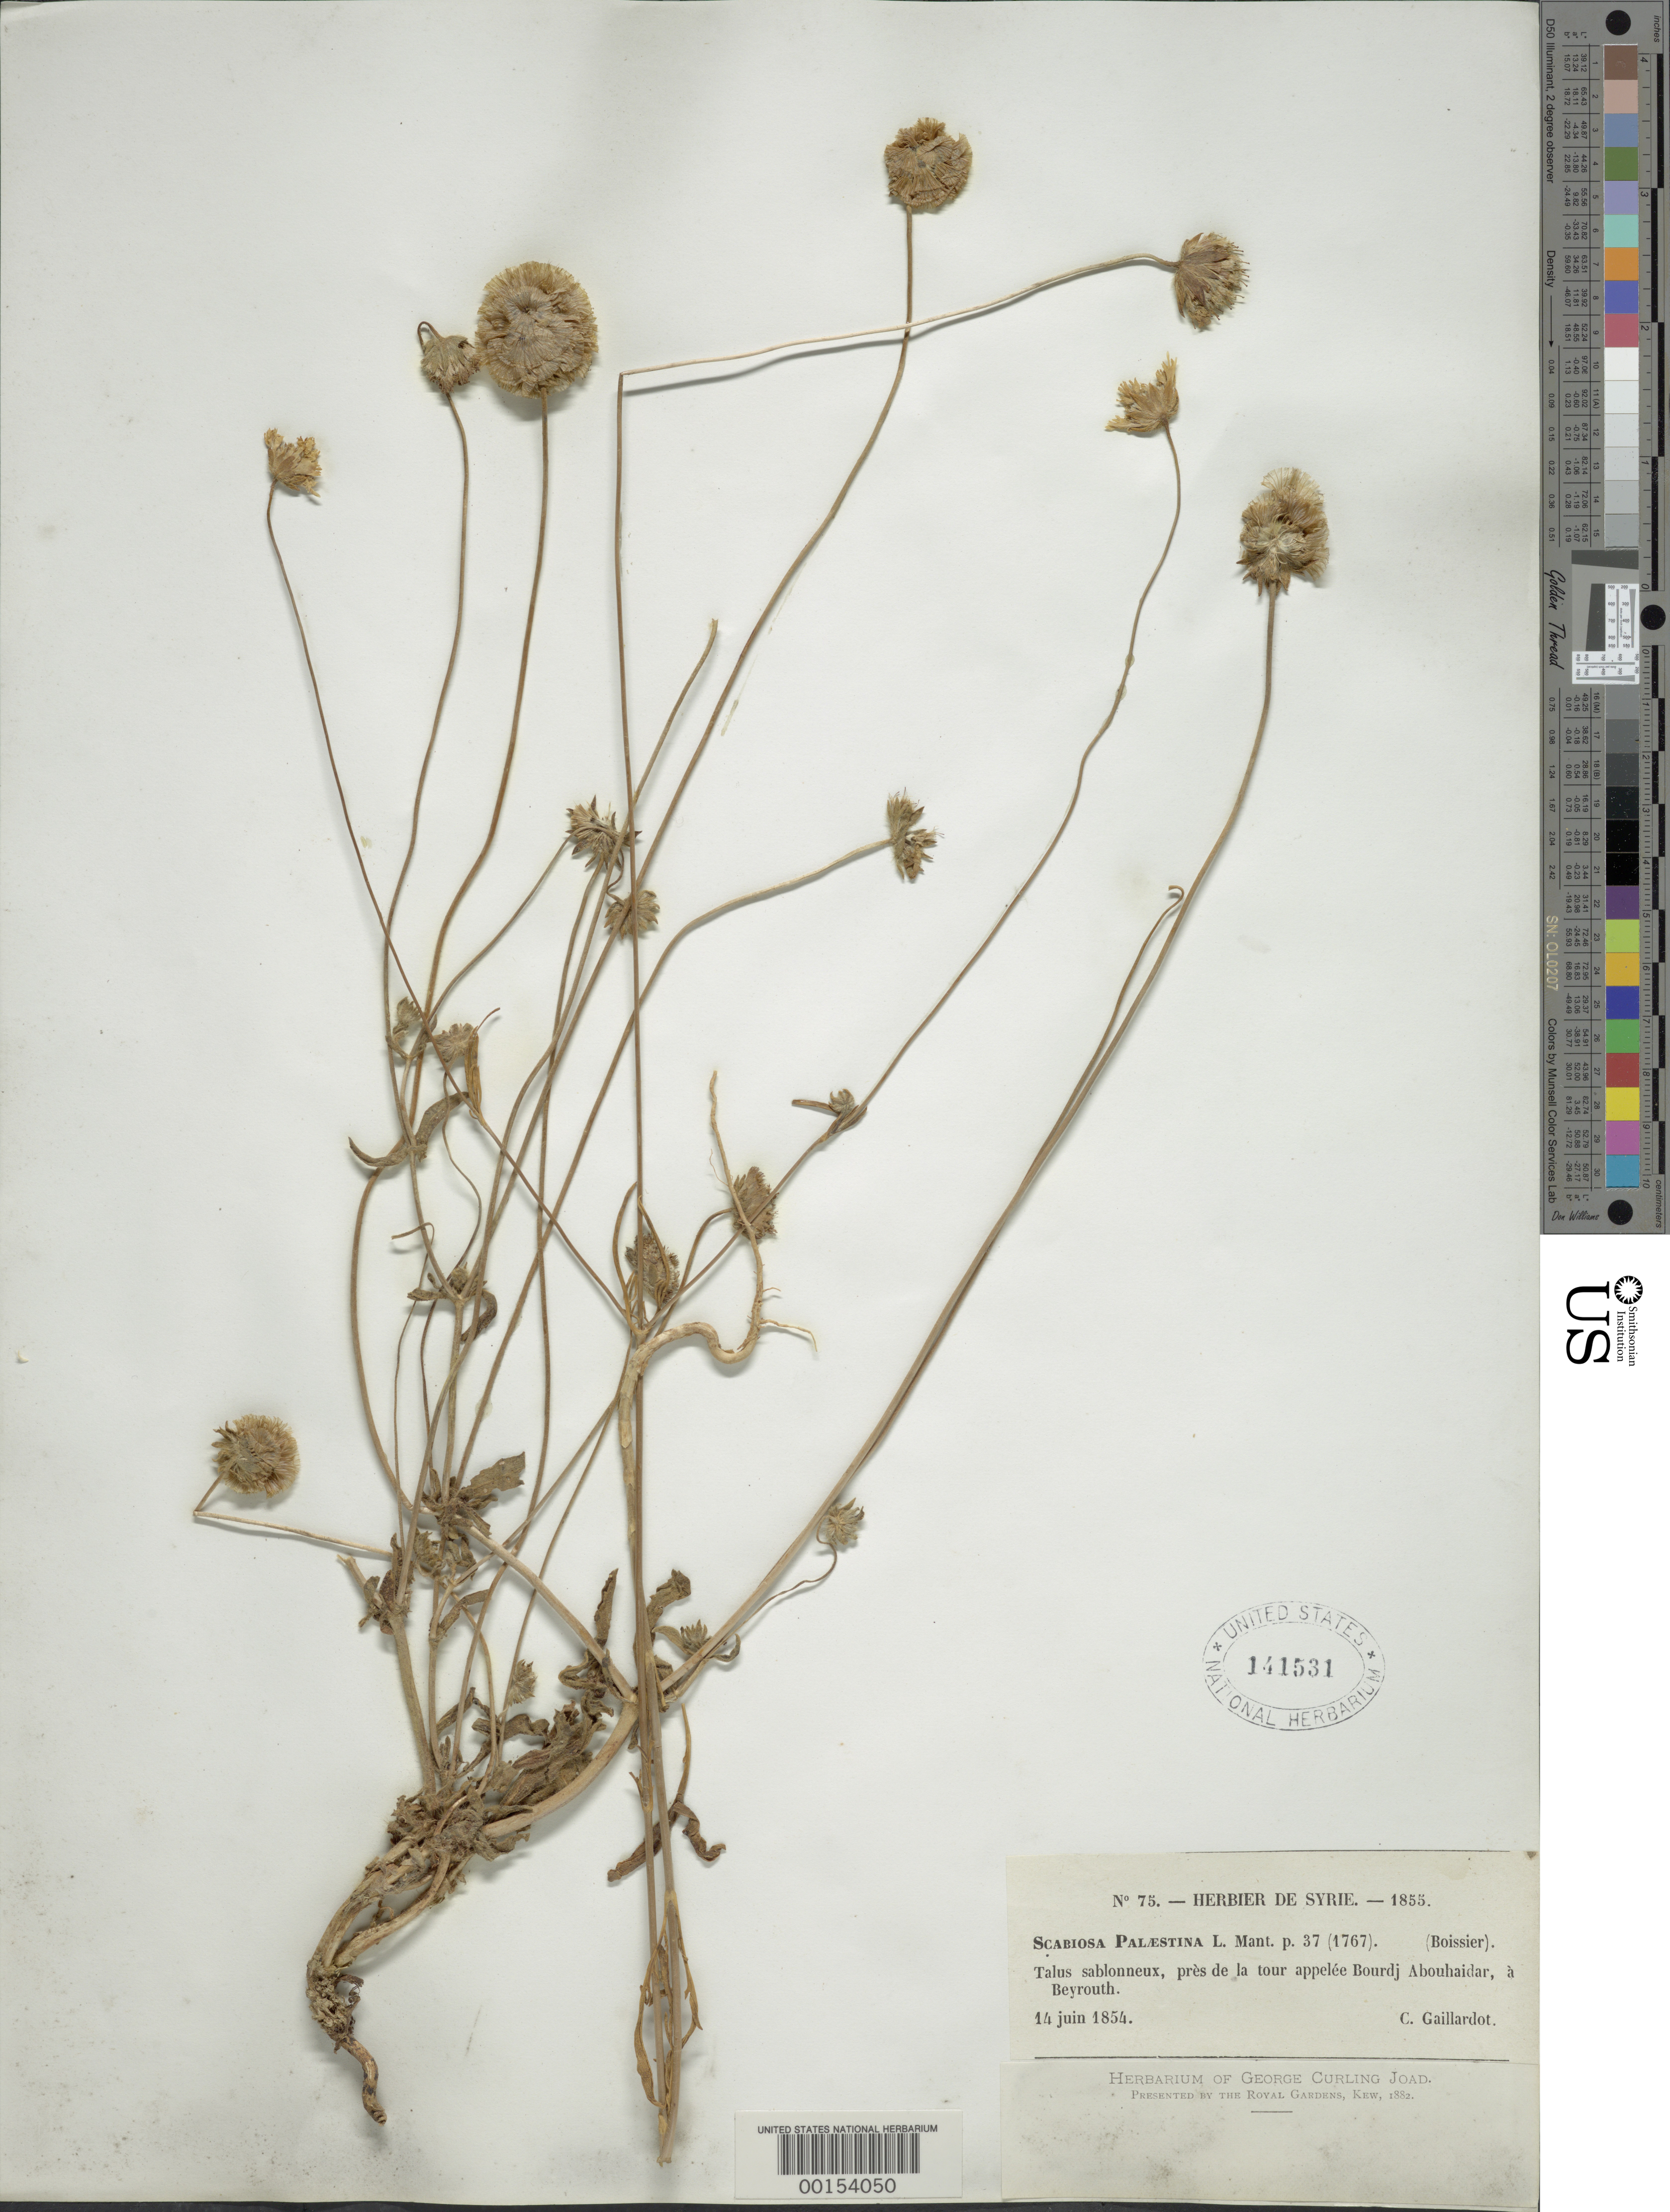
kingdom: Plantae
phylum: Tracheophyta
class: Magnoliopsida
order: Dipsacales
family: Caprifoliaceae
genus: Scabiosa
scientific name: Scabiosa palaestina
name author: L.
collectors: C. Gaillardot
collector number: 75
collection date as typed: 14 Jun 1854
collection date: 1854-06-14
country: Lebanon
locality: Talus sablonneux, pres de la tour appelee Bourdj Abouhaider, a Beyrouth.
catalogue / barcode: US 141531